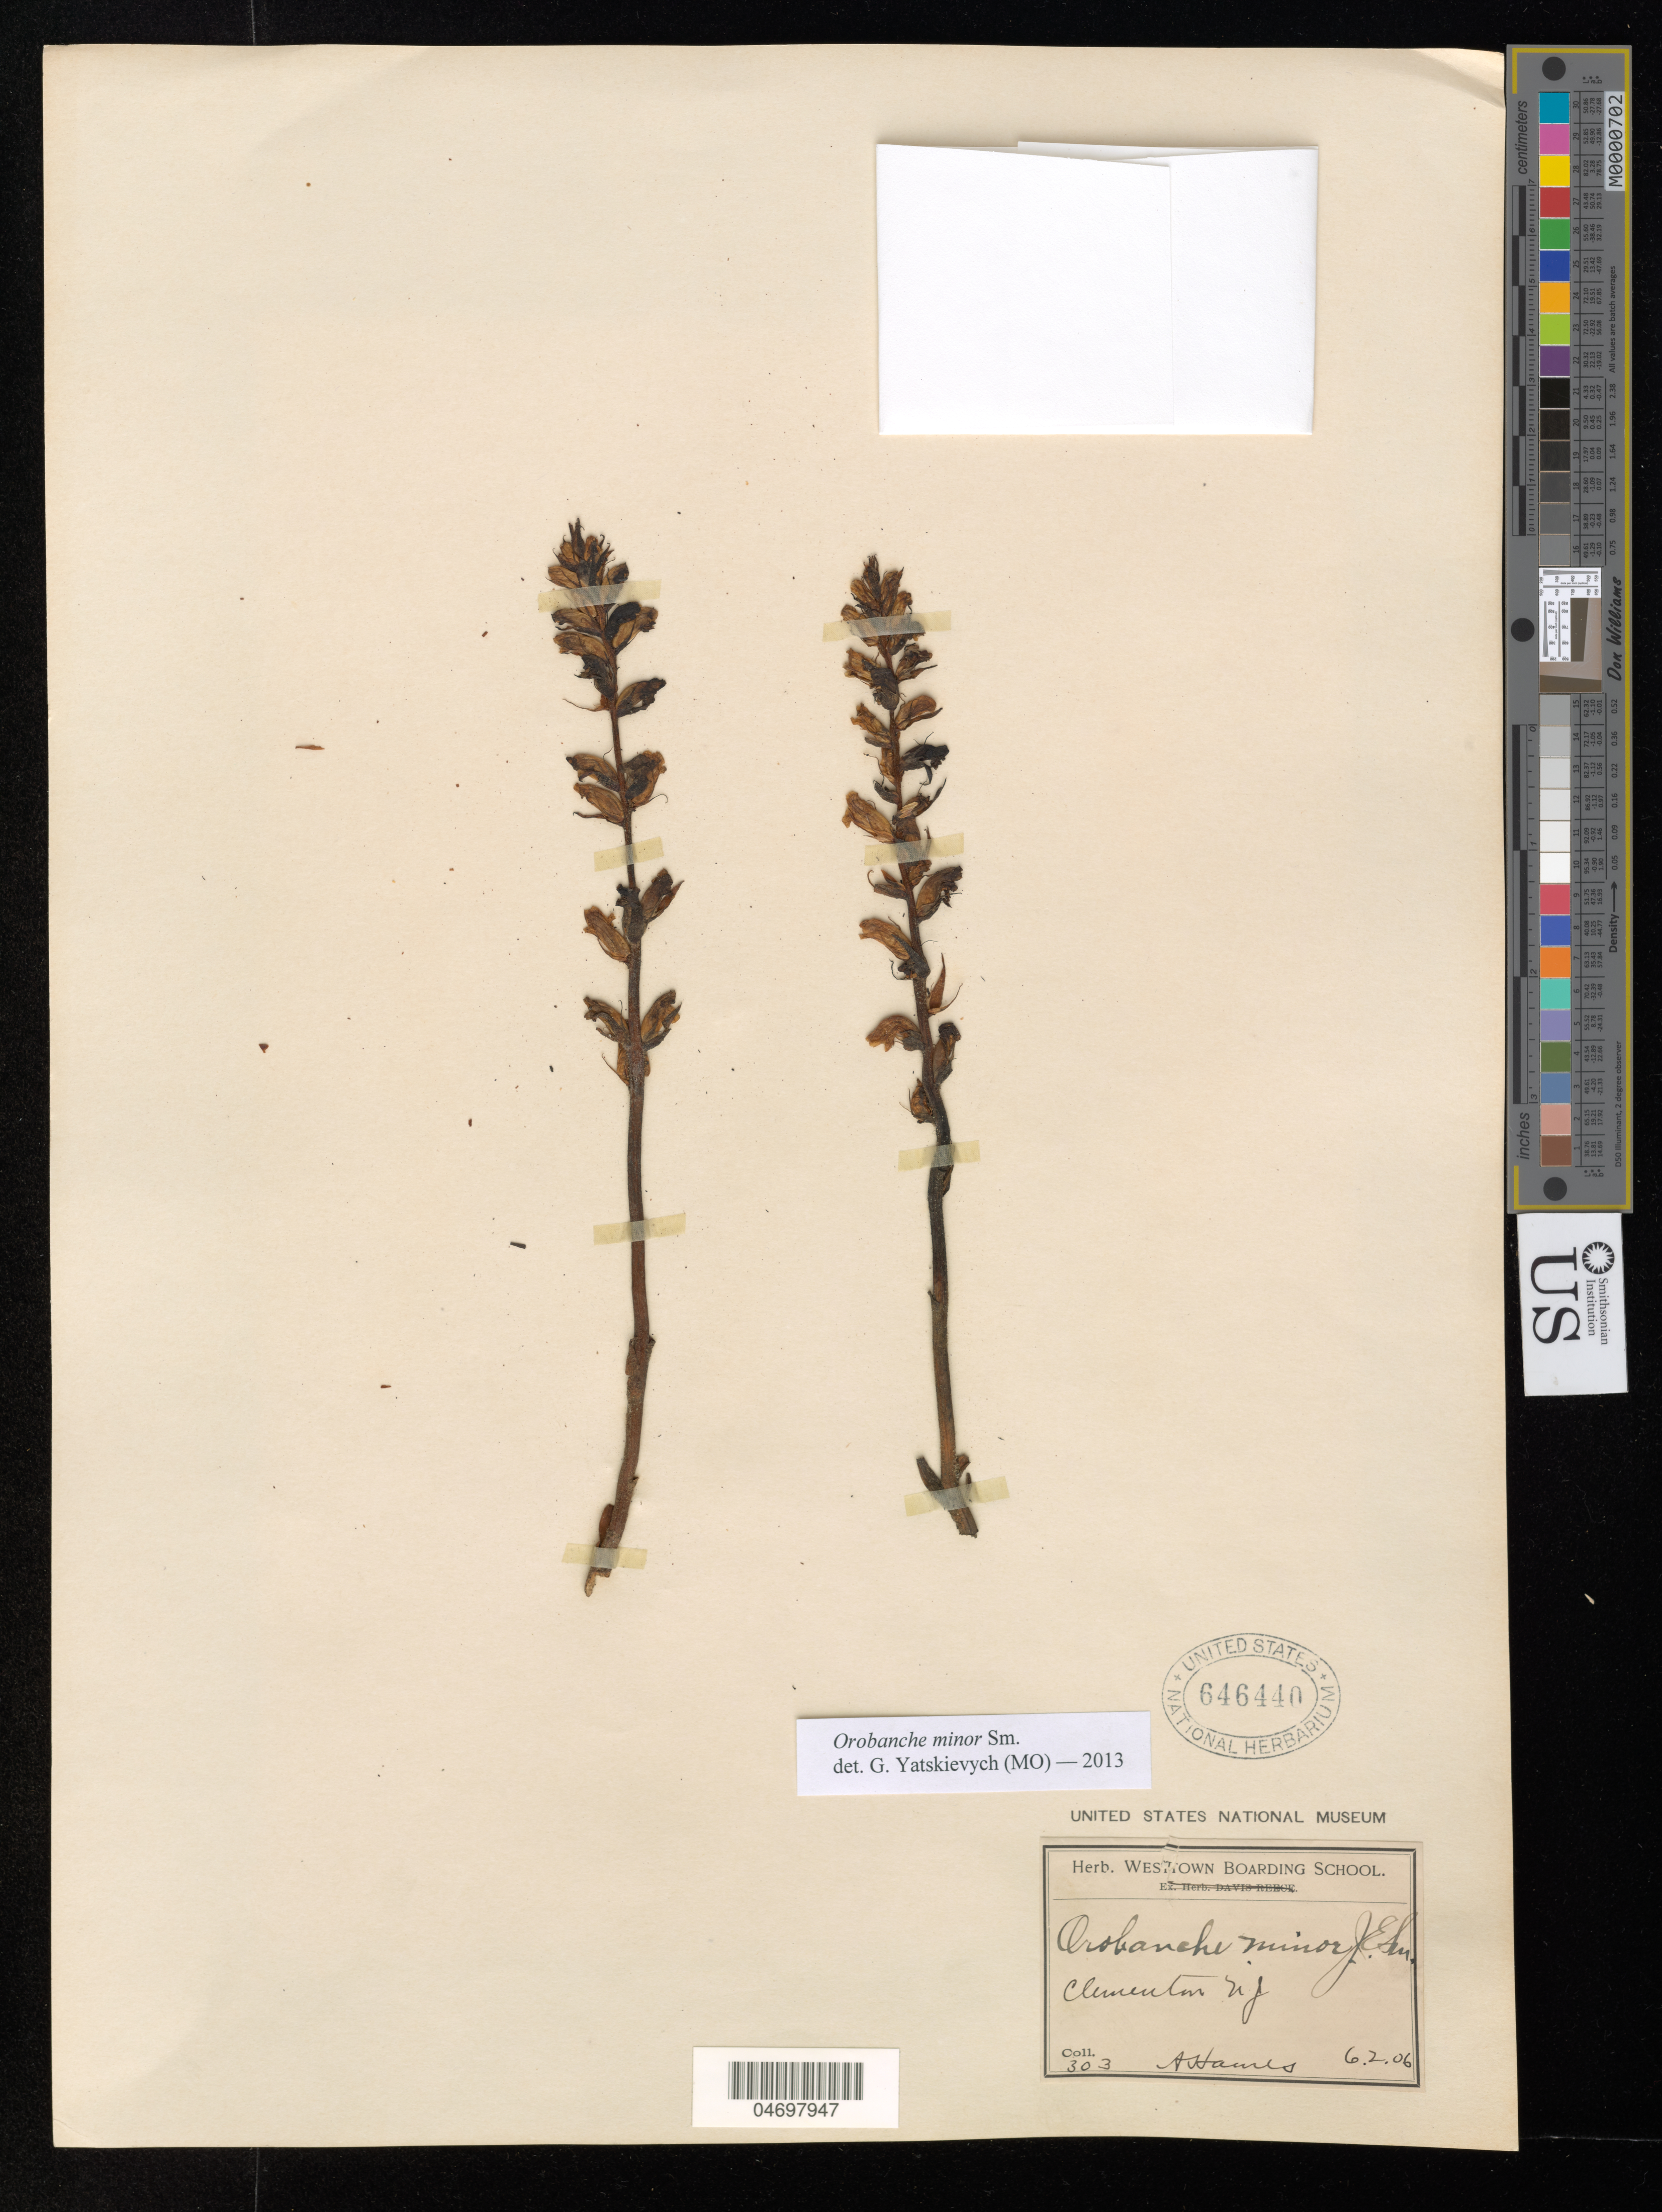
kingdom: Plantae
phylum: Tracheophyta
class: Magnoliopsida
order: Lamiales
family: Orobanchaceae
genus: Orobanche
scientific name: Orobanche minor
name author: Sm.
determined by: Yatskievych, G.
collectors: A. Hames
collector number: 303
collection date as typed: Transcribed d/m/y: 2/6/6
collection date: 1906-06-02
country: United States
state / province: New Jersey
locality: Clementon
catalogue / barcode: US 646440